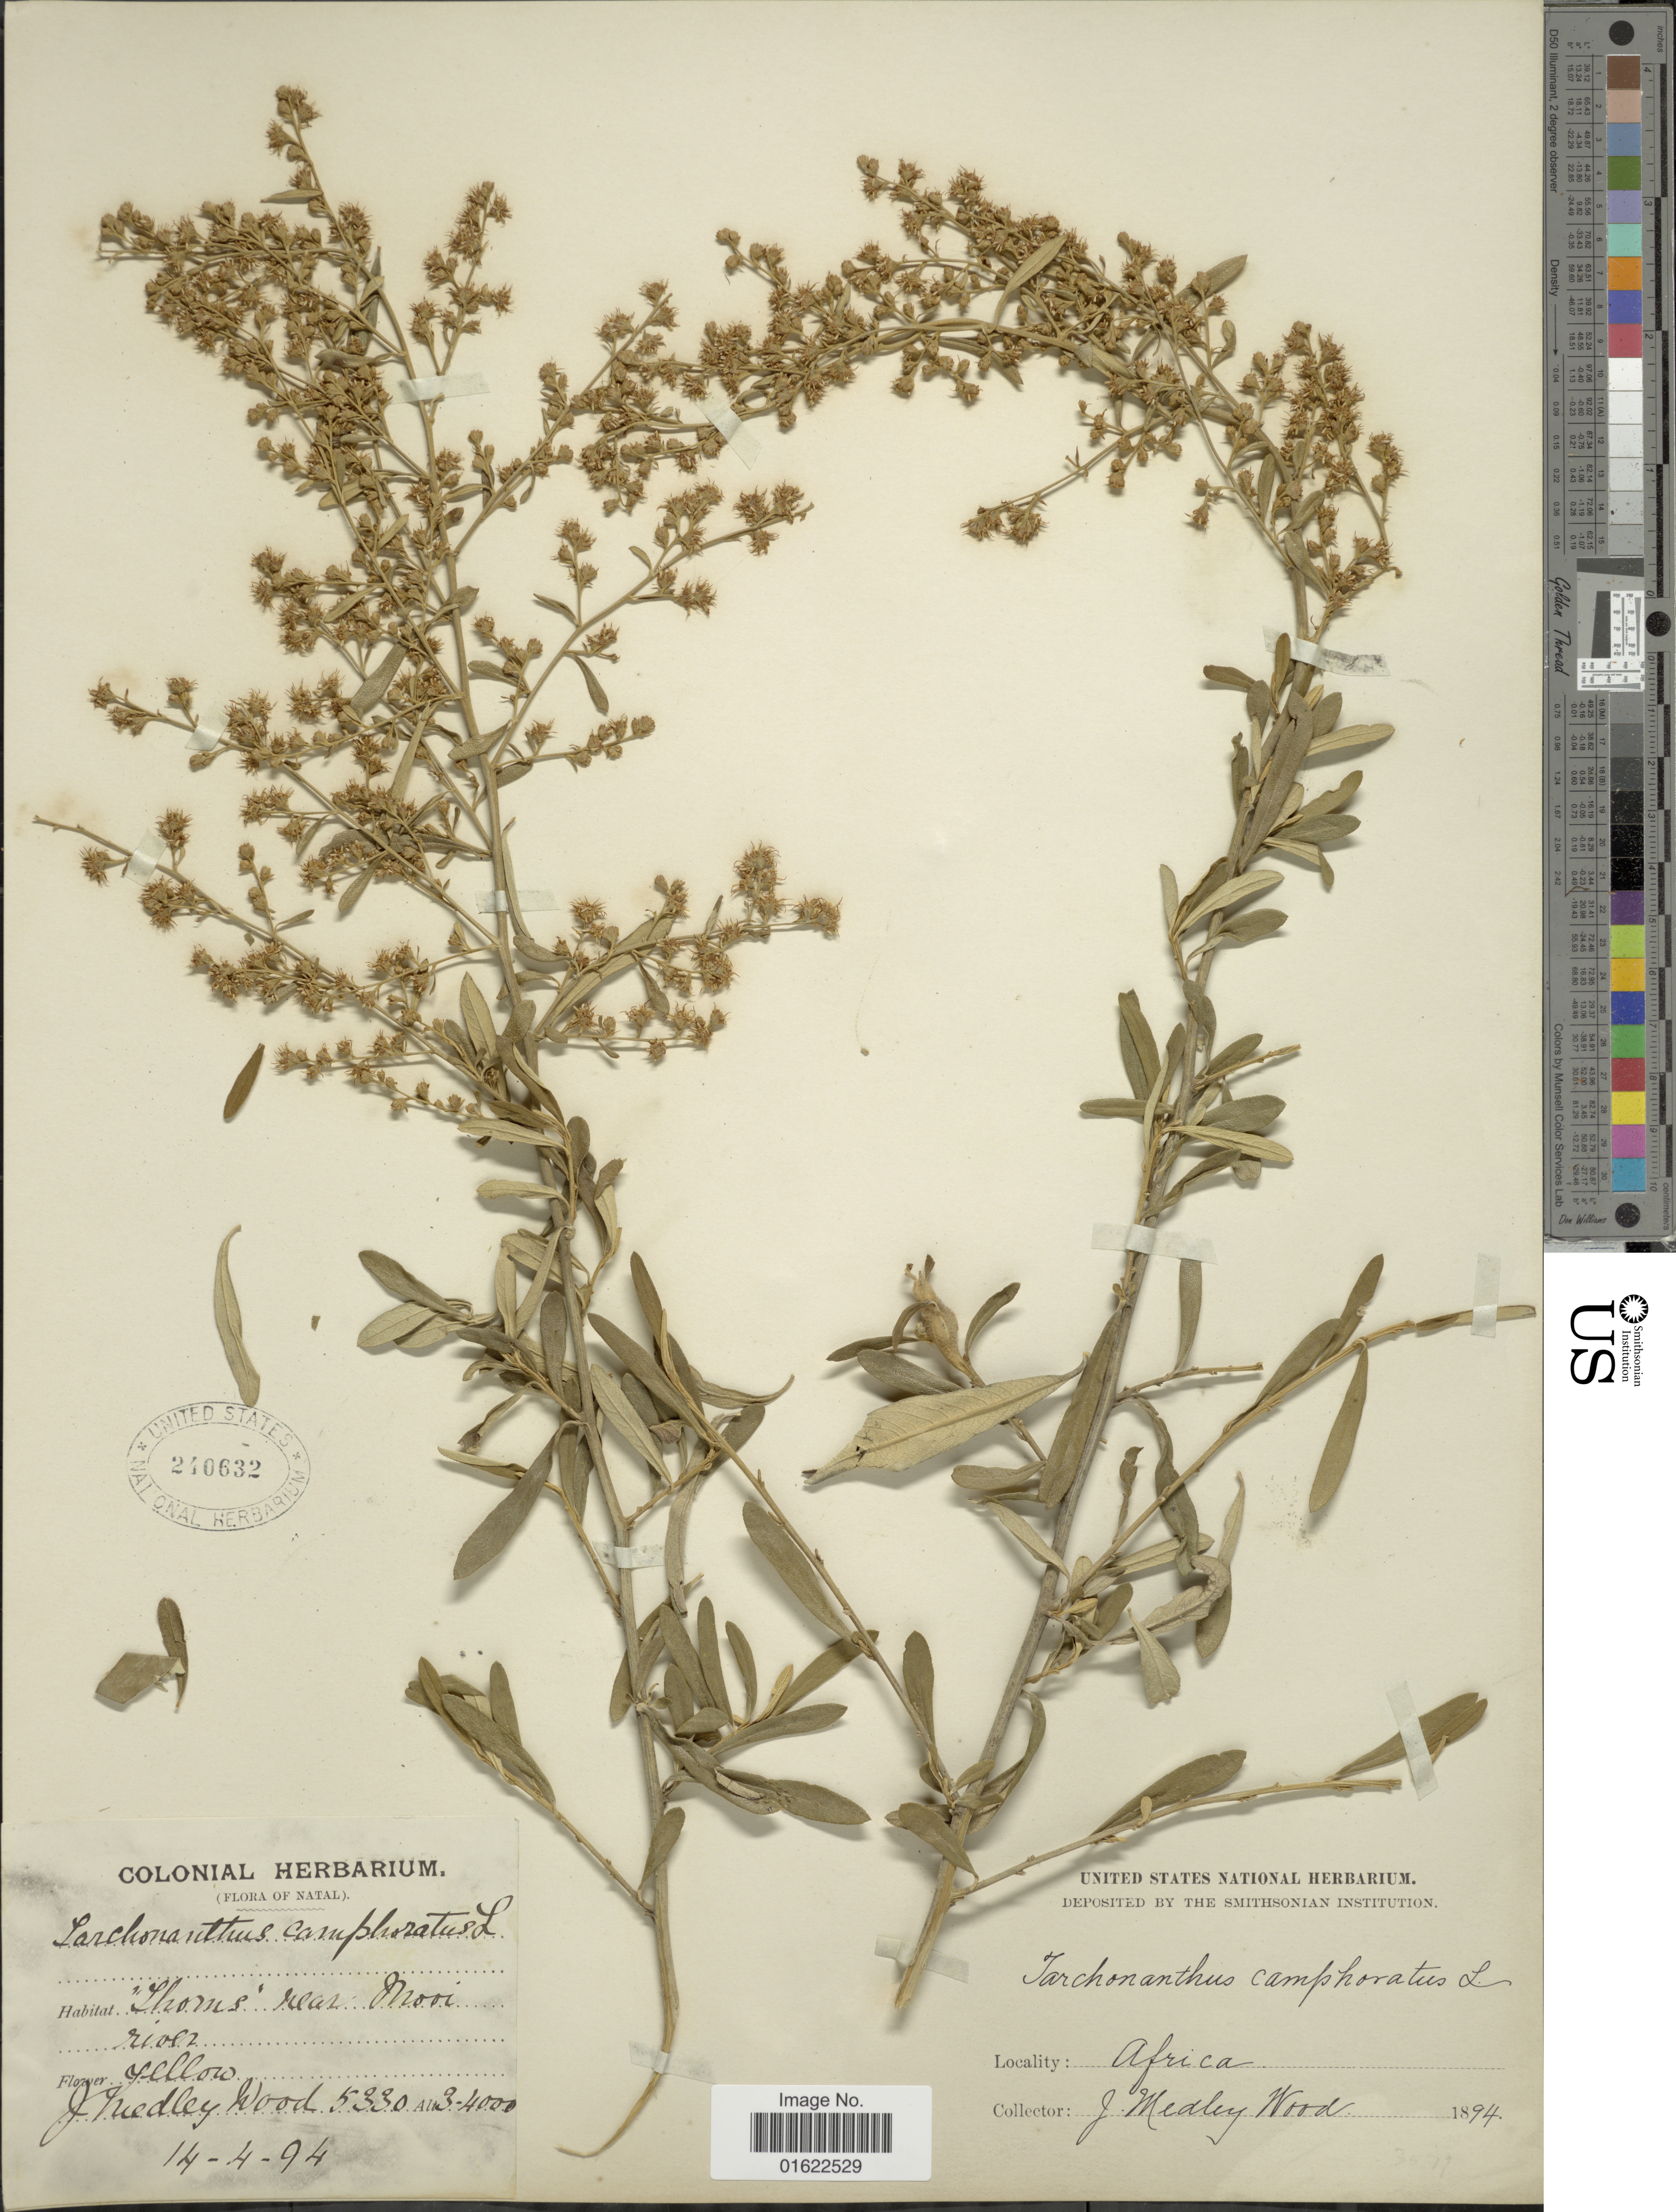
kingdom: Plantae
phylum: Tracheophyta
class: Magnoliopsida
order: Asterales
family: Asteraceae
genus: Tarchonanthus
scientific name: Tarchonanthus camphoratus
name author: L.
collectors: J. Medley Wood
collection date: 1894-04-14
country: South Africa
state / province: KwaZulu-Natal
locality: Natal, 'Thoms' near Mooi river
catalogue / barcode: US 240632